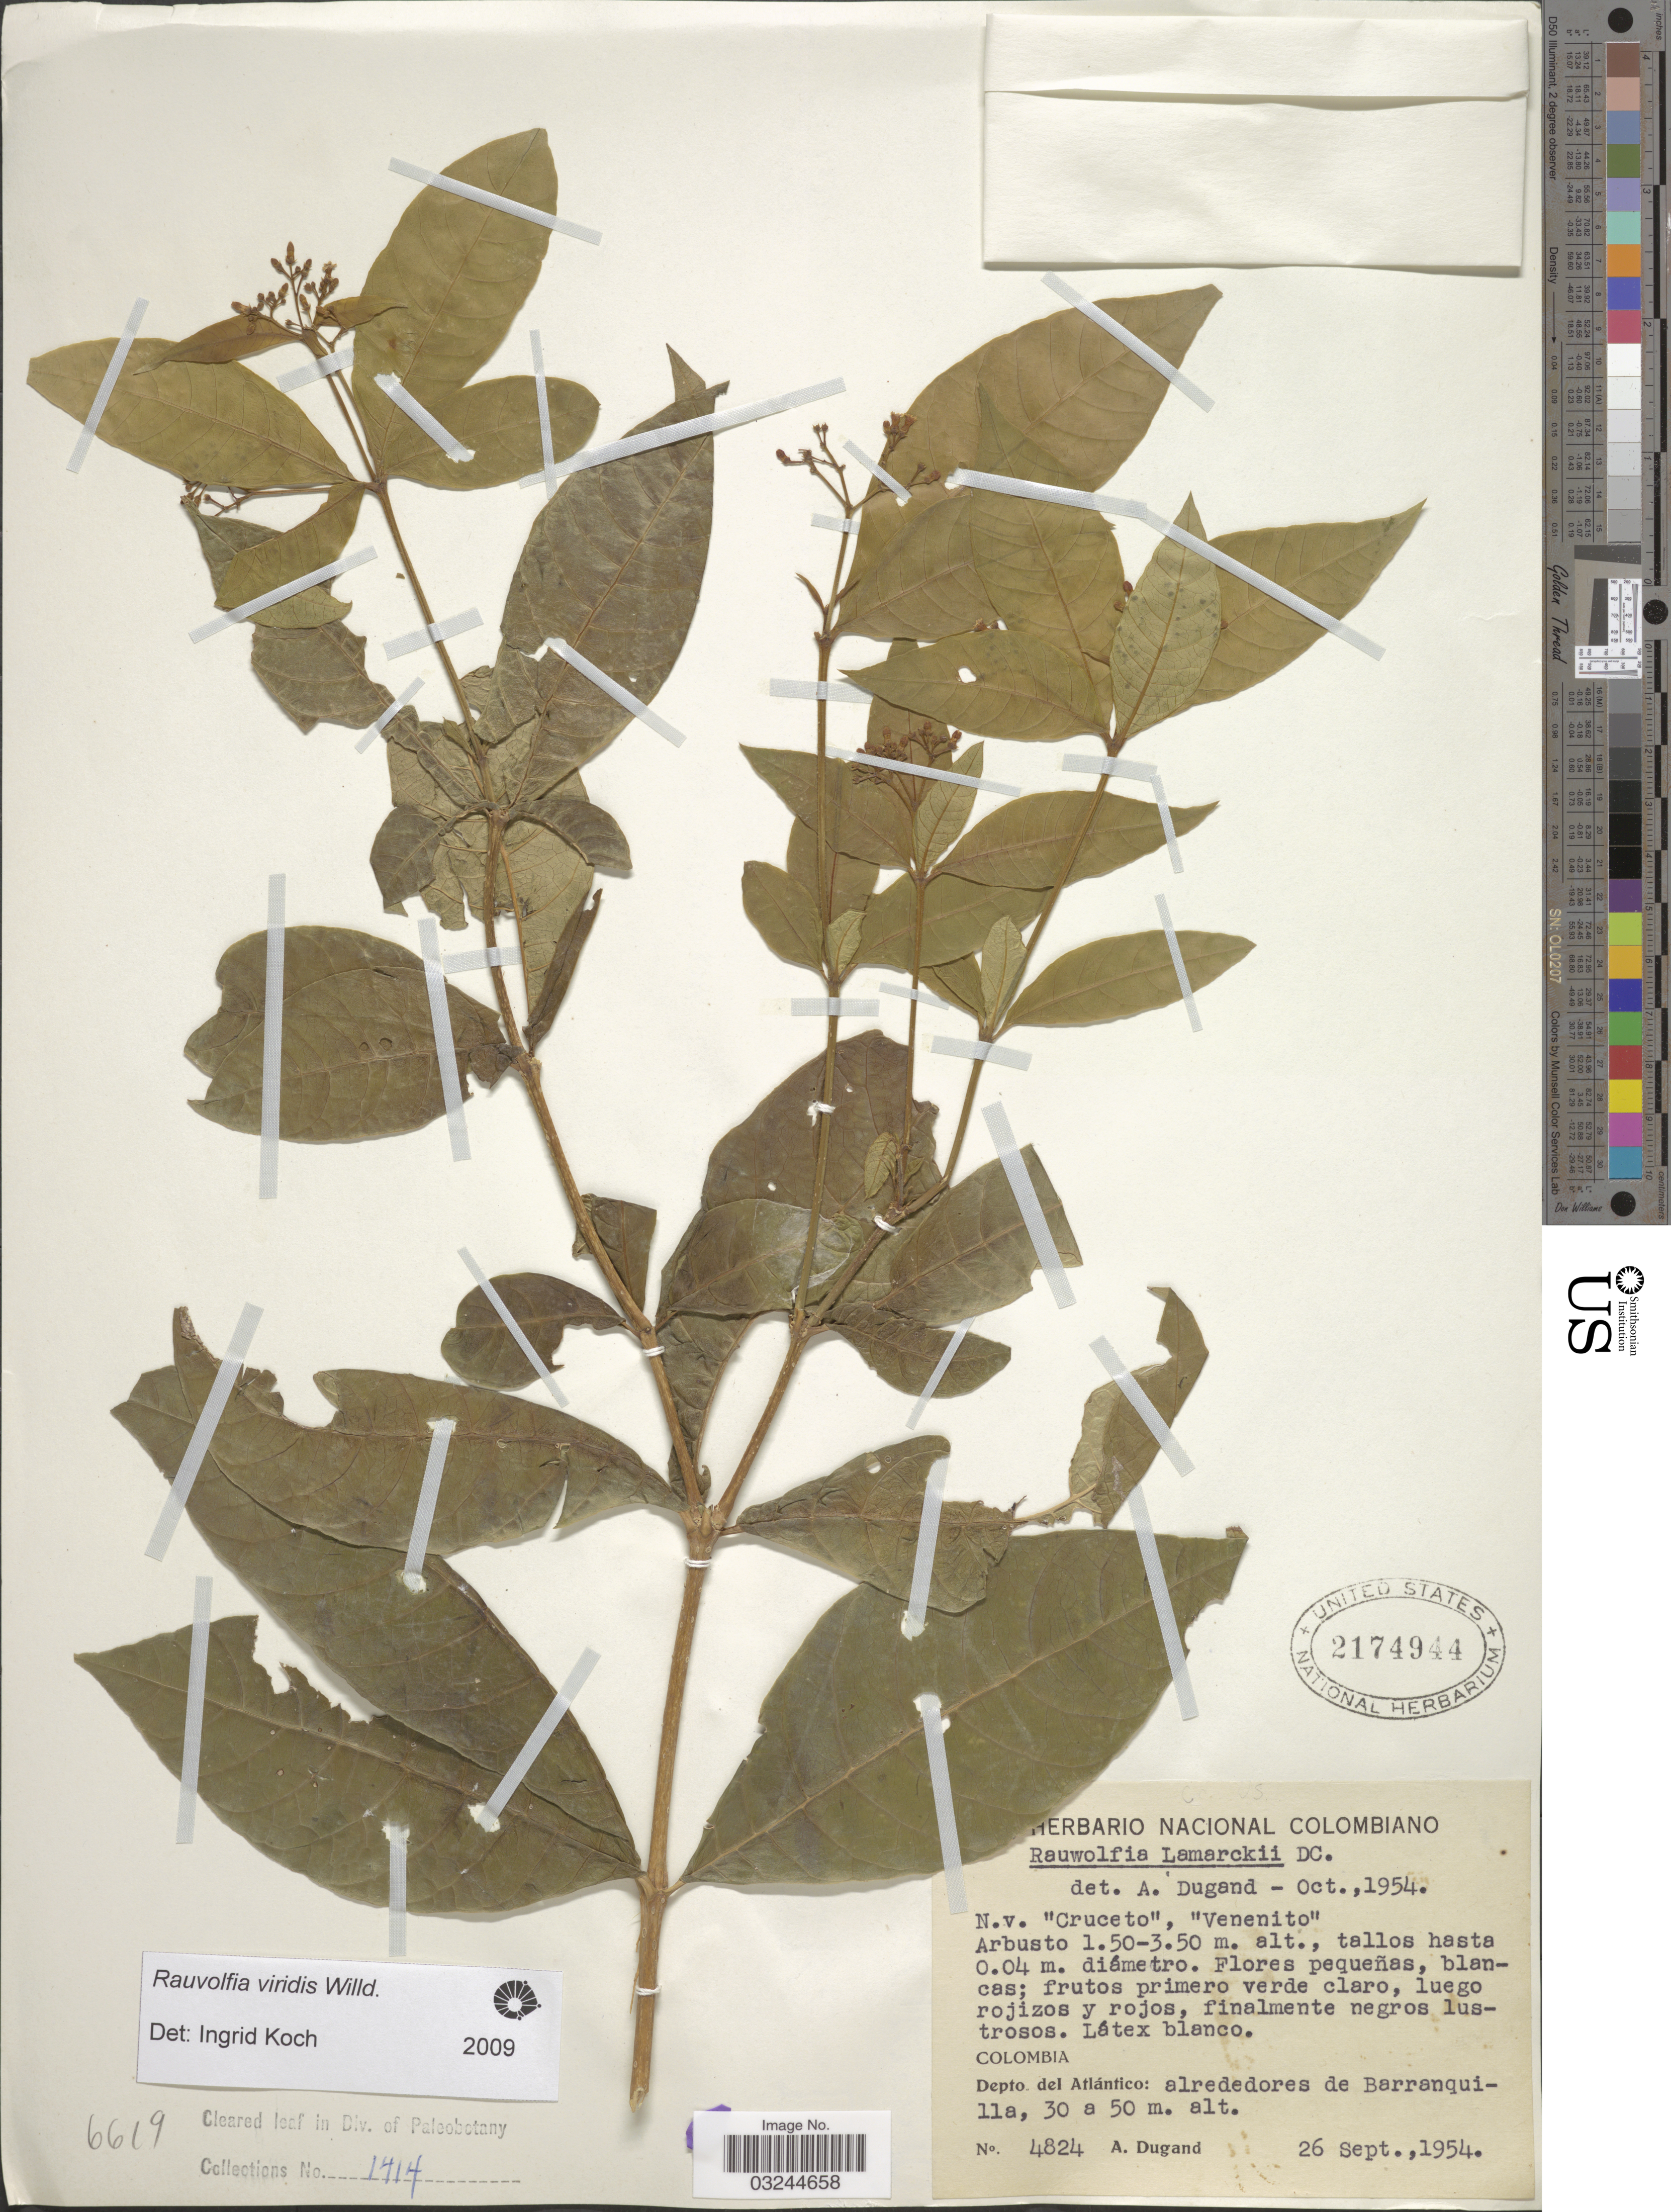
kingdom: Plantae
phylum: Tracheophyta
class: Magnoliopsida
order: Gentianales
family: Apocynaceae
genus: Rauvolfia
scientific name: Rauvolfia viridis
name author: Willd. ex Roem. & Schult.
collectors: A. Dugand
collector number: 4824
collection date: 1954-09-26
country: Colombia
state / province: Atlántico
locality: Depto. del Atlántico: alrededores de Barranquilla.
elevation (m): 30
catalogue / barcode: US 2174944